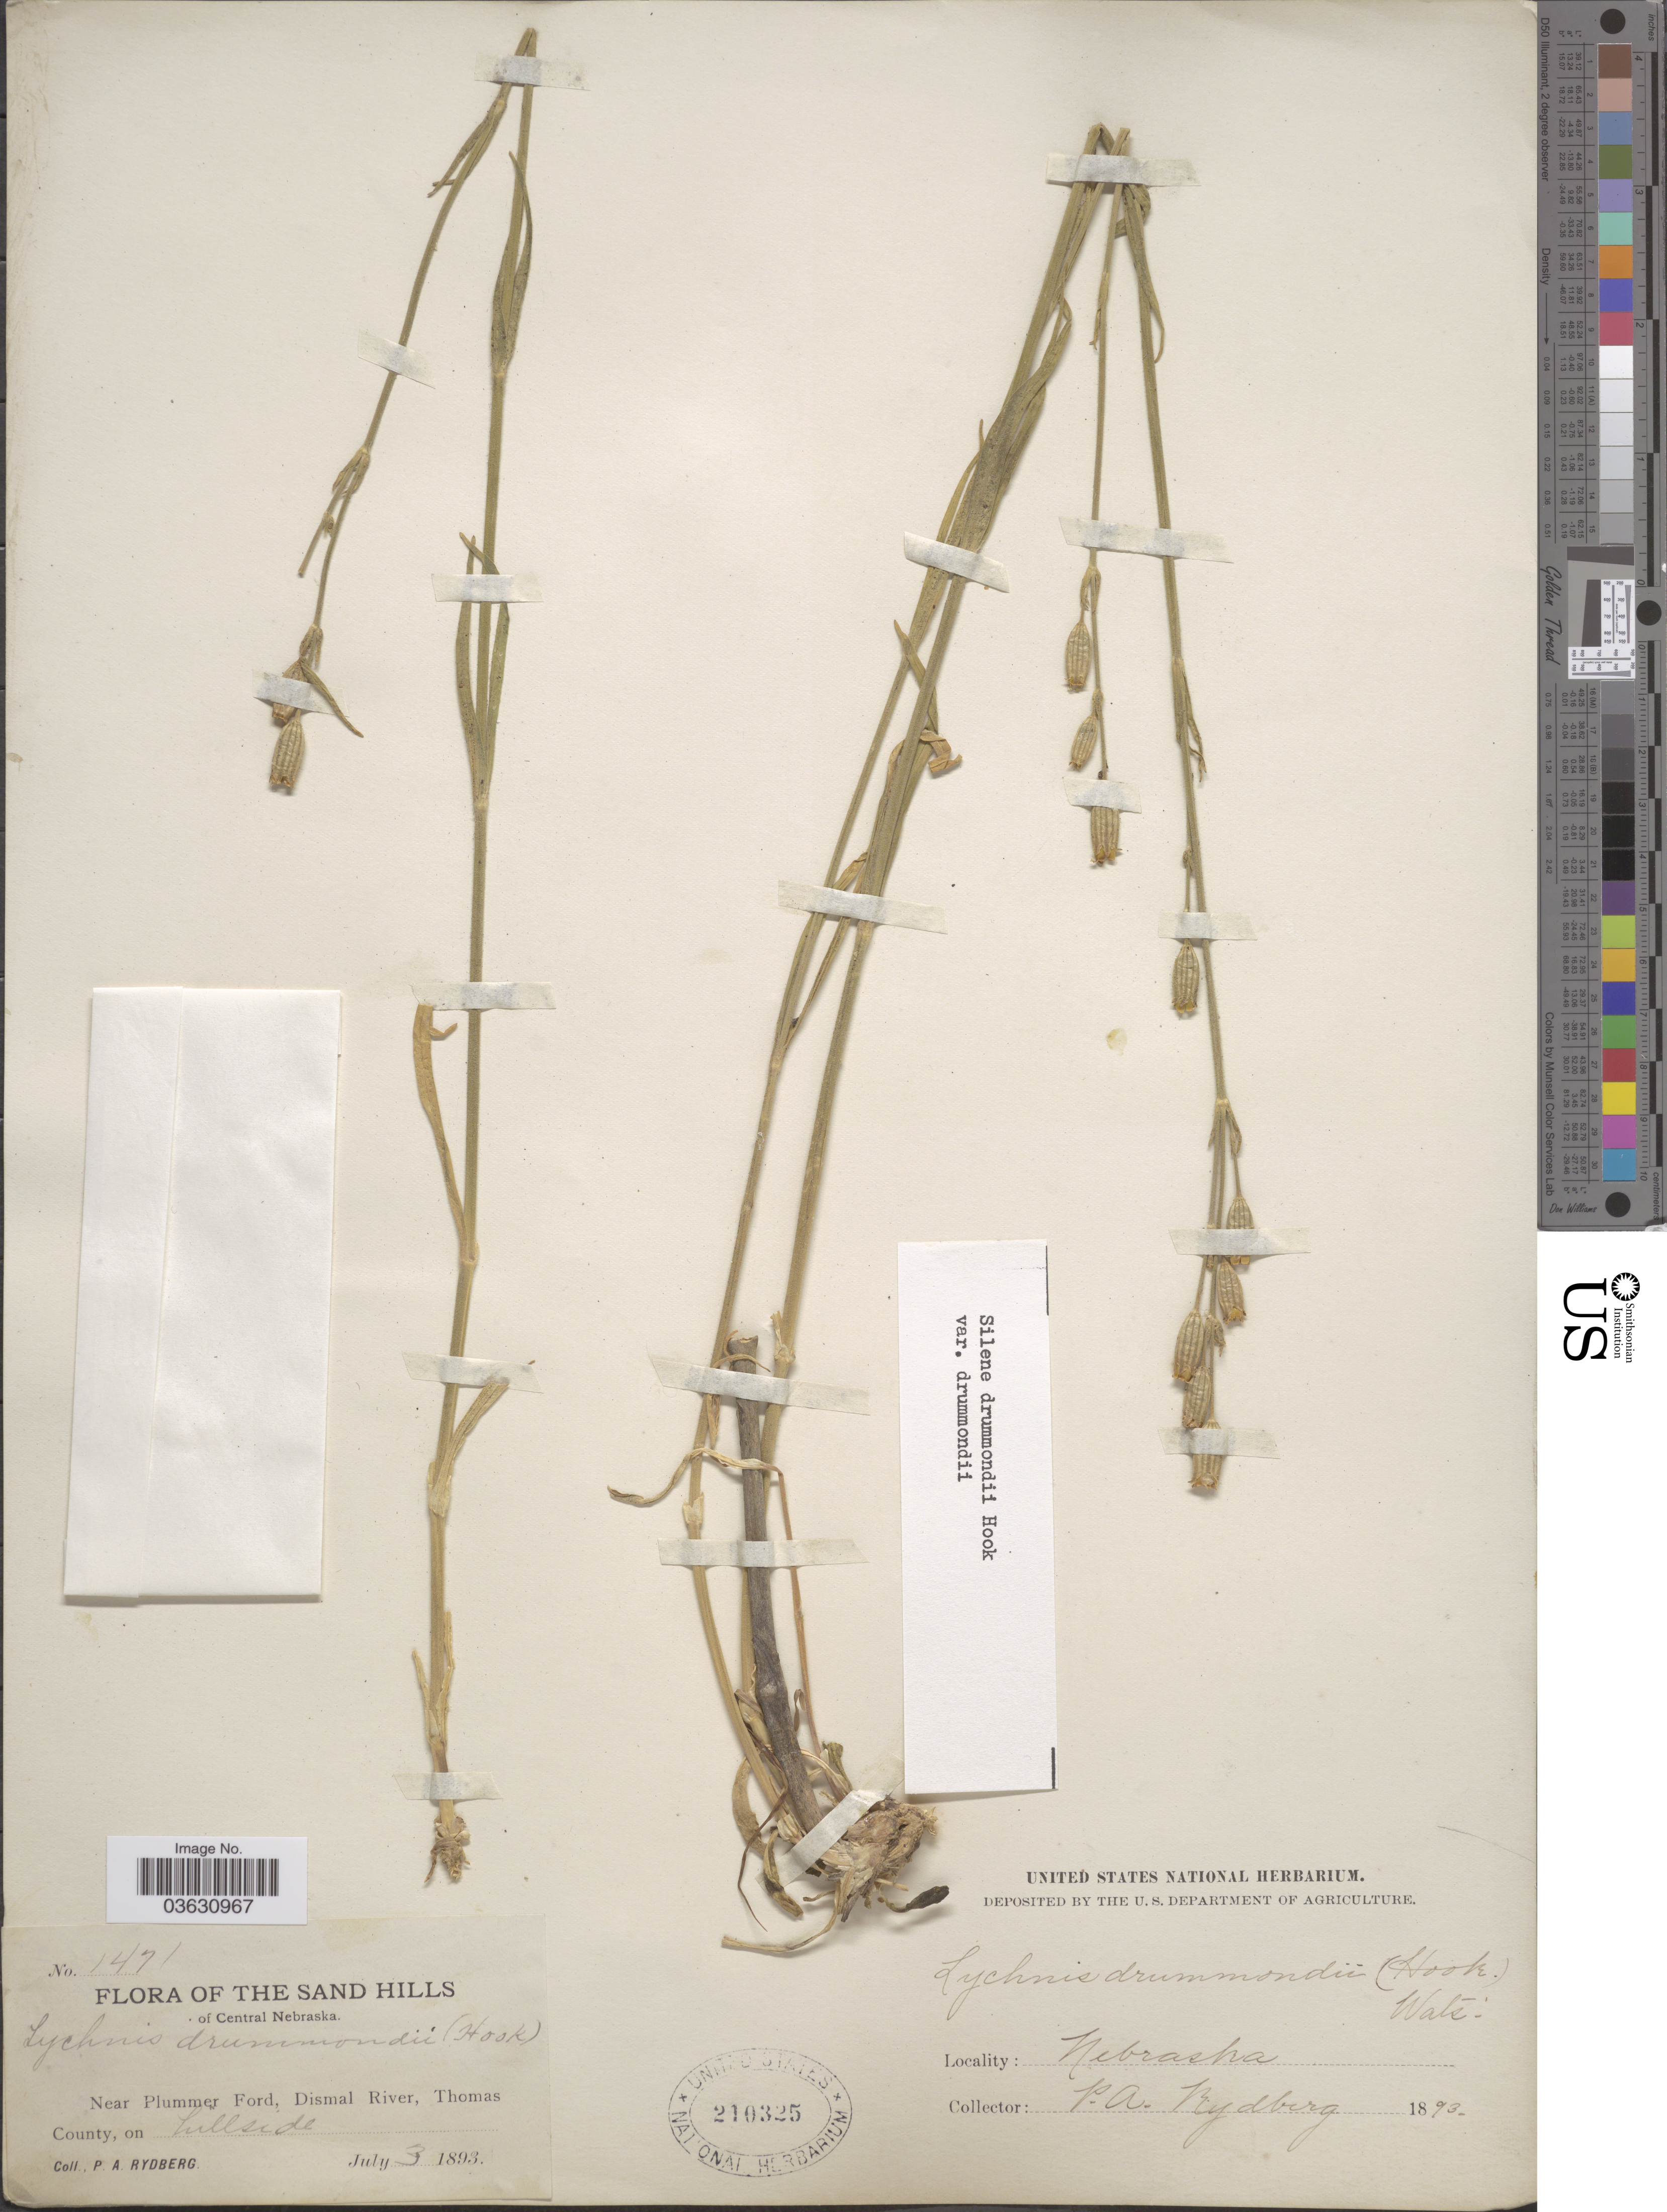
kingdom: Plantae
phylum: Tracheophyta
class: Magnoliopsida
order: Caryophyllales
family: Caryophyllaceae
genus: Silene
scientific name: Silene drummondii var. drummondii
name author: Hook.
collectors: P. A. Rydberg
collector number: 1471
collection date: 1893-07-03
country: United States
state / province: Nebraska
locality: The Sand Hills of Central Nebraska. Near Plummer Ford, Dismal River, Thomas County, on hillside.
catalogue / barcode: US 210325